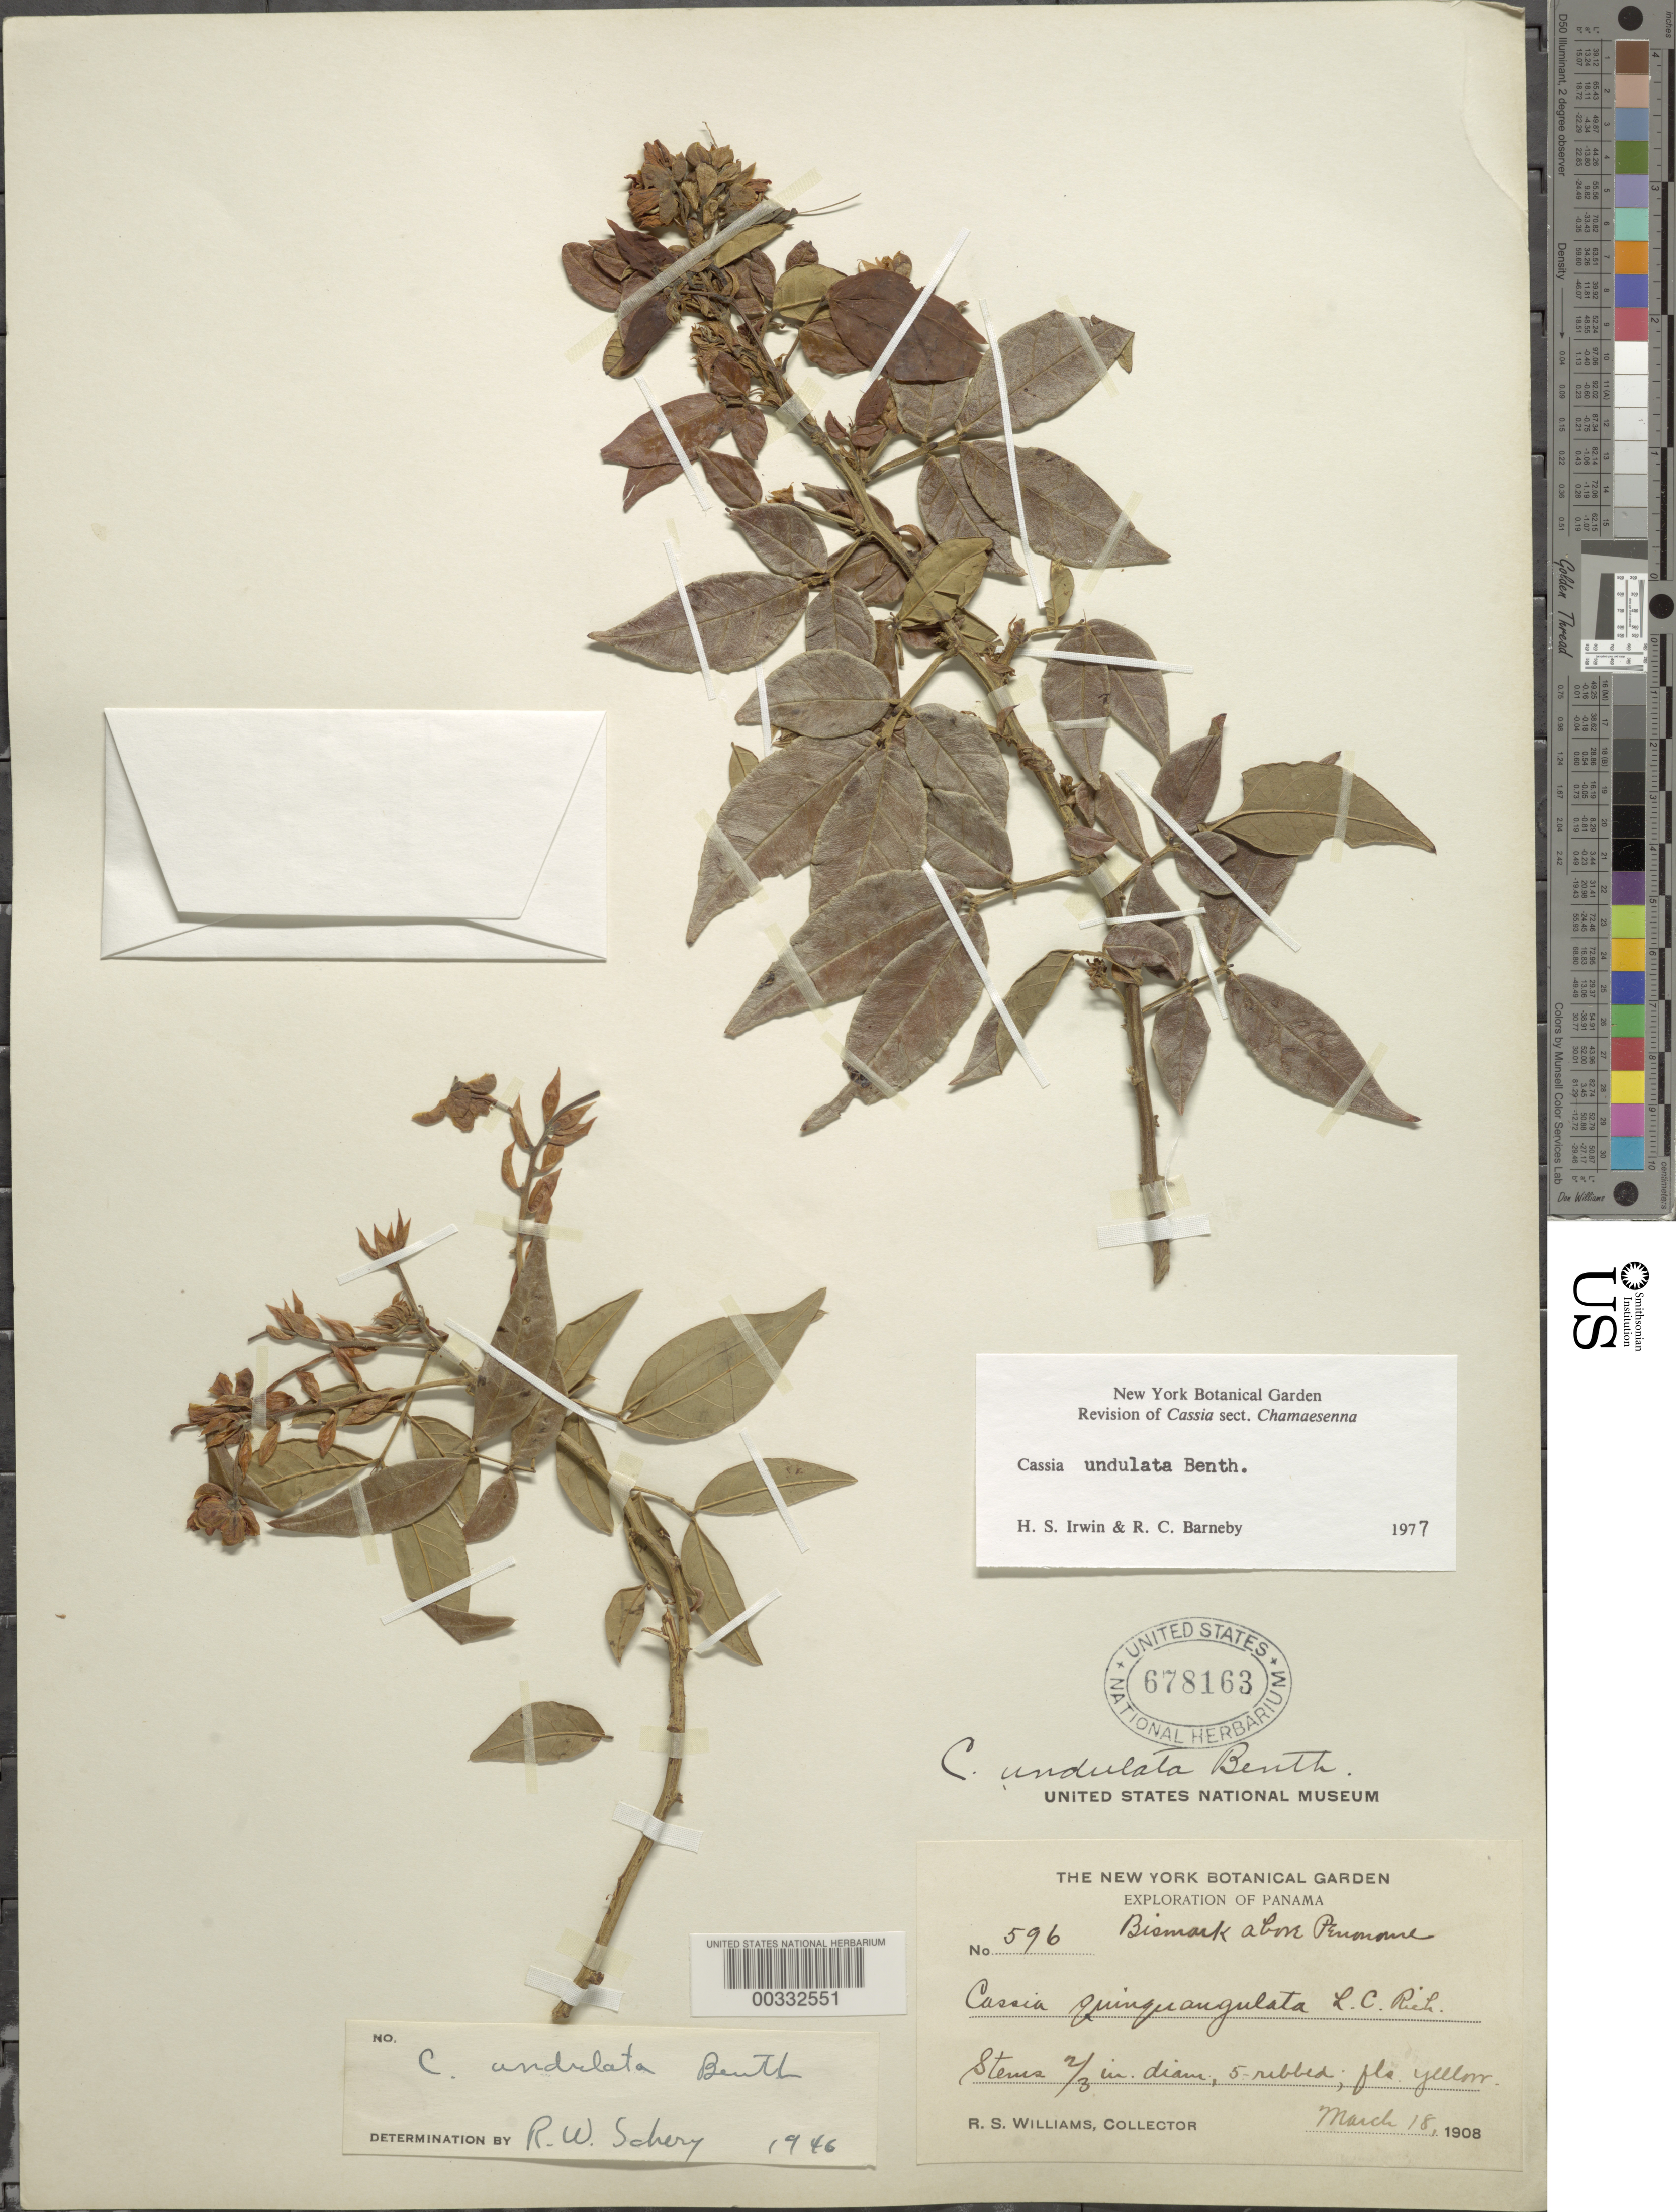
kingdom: Plantae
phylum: Tracheophyta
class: Magnoliopsida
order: Fabales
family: Fabaceae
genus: Senna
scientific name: Senna undulata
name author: (Benth.) H.S. Irwin & Barneby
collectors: R. S. Williams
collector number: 596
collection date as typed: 18 Mar 1908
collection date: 1908-03-18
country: Panama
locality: Bismark above Penonome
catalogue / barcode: US 678163